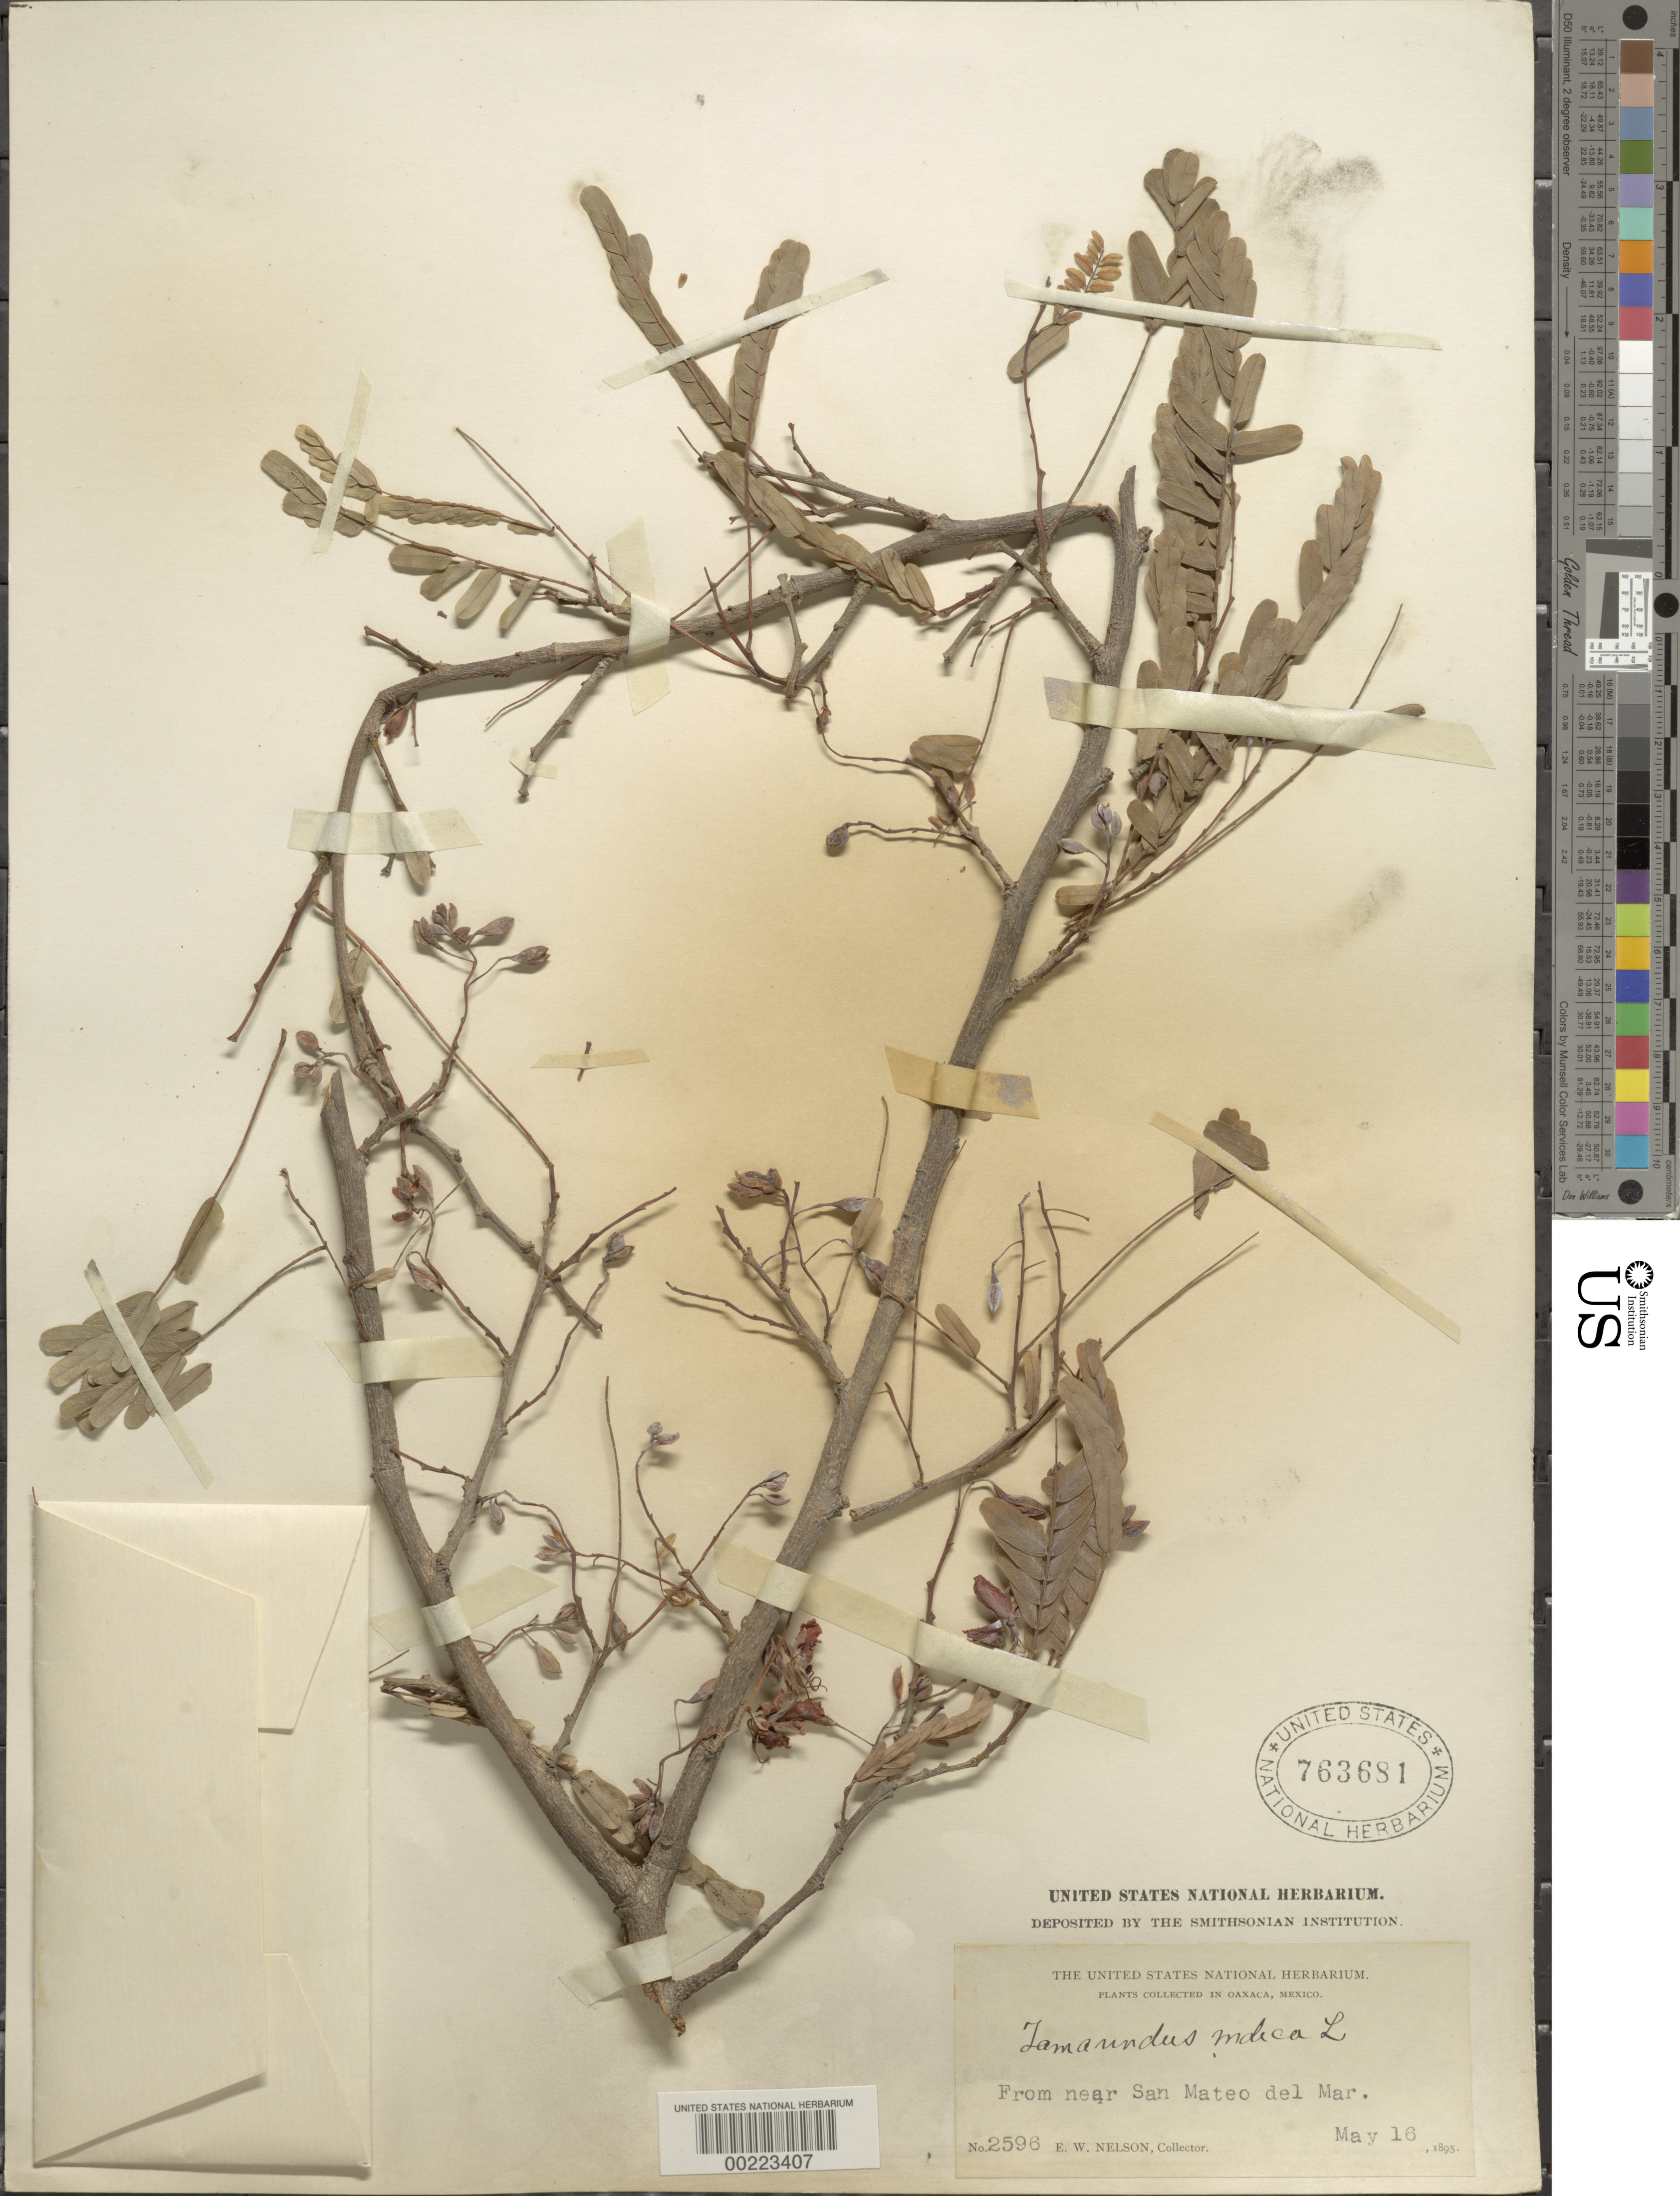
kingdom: Plantae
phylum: Tracheophyta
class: Magnoliopsida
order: Fabales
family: Fabaceae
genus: Tamarindus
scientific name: Tamarindus indica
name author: L.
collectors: E. W. Nelson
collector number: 2596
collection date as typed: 16 May 1895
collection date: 1895-05-16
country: Mexico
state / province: Oaxaca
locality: Near san mateo del mar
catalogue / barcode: US 763681